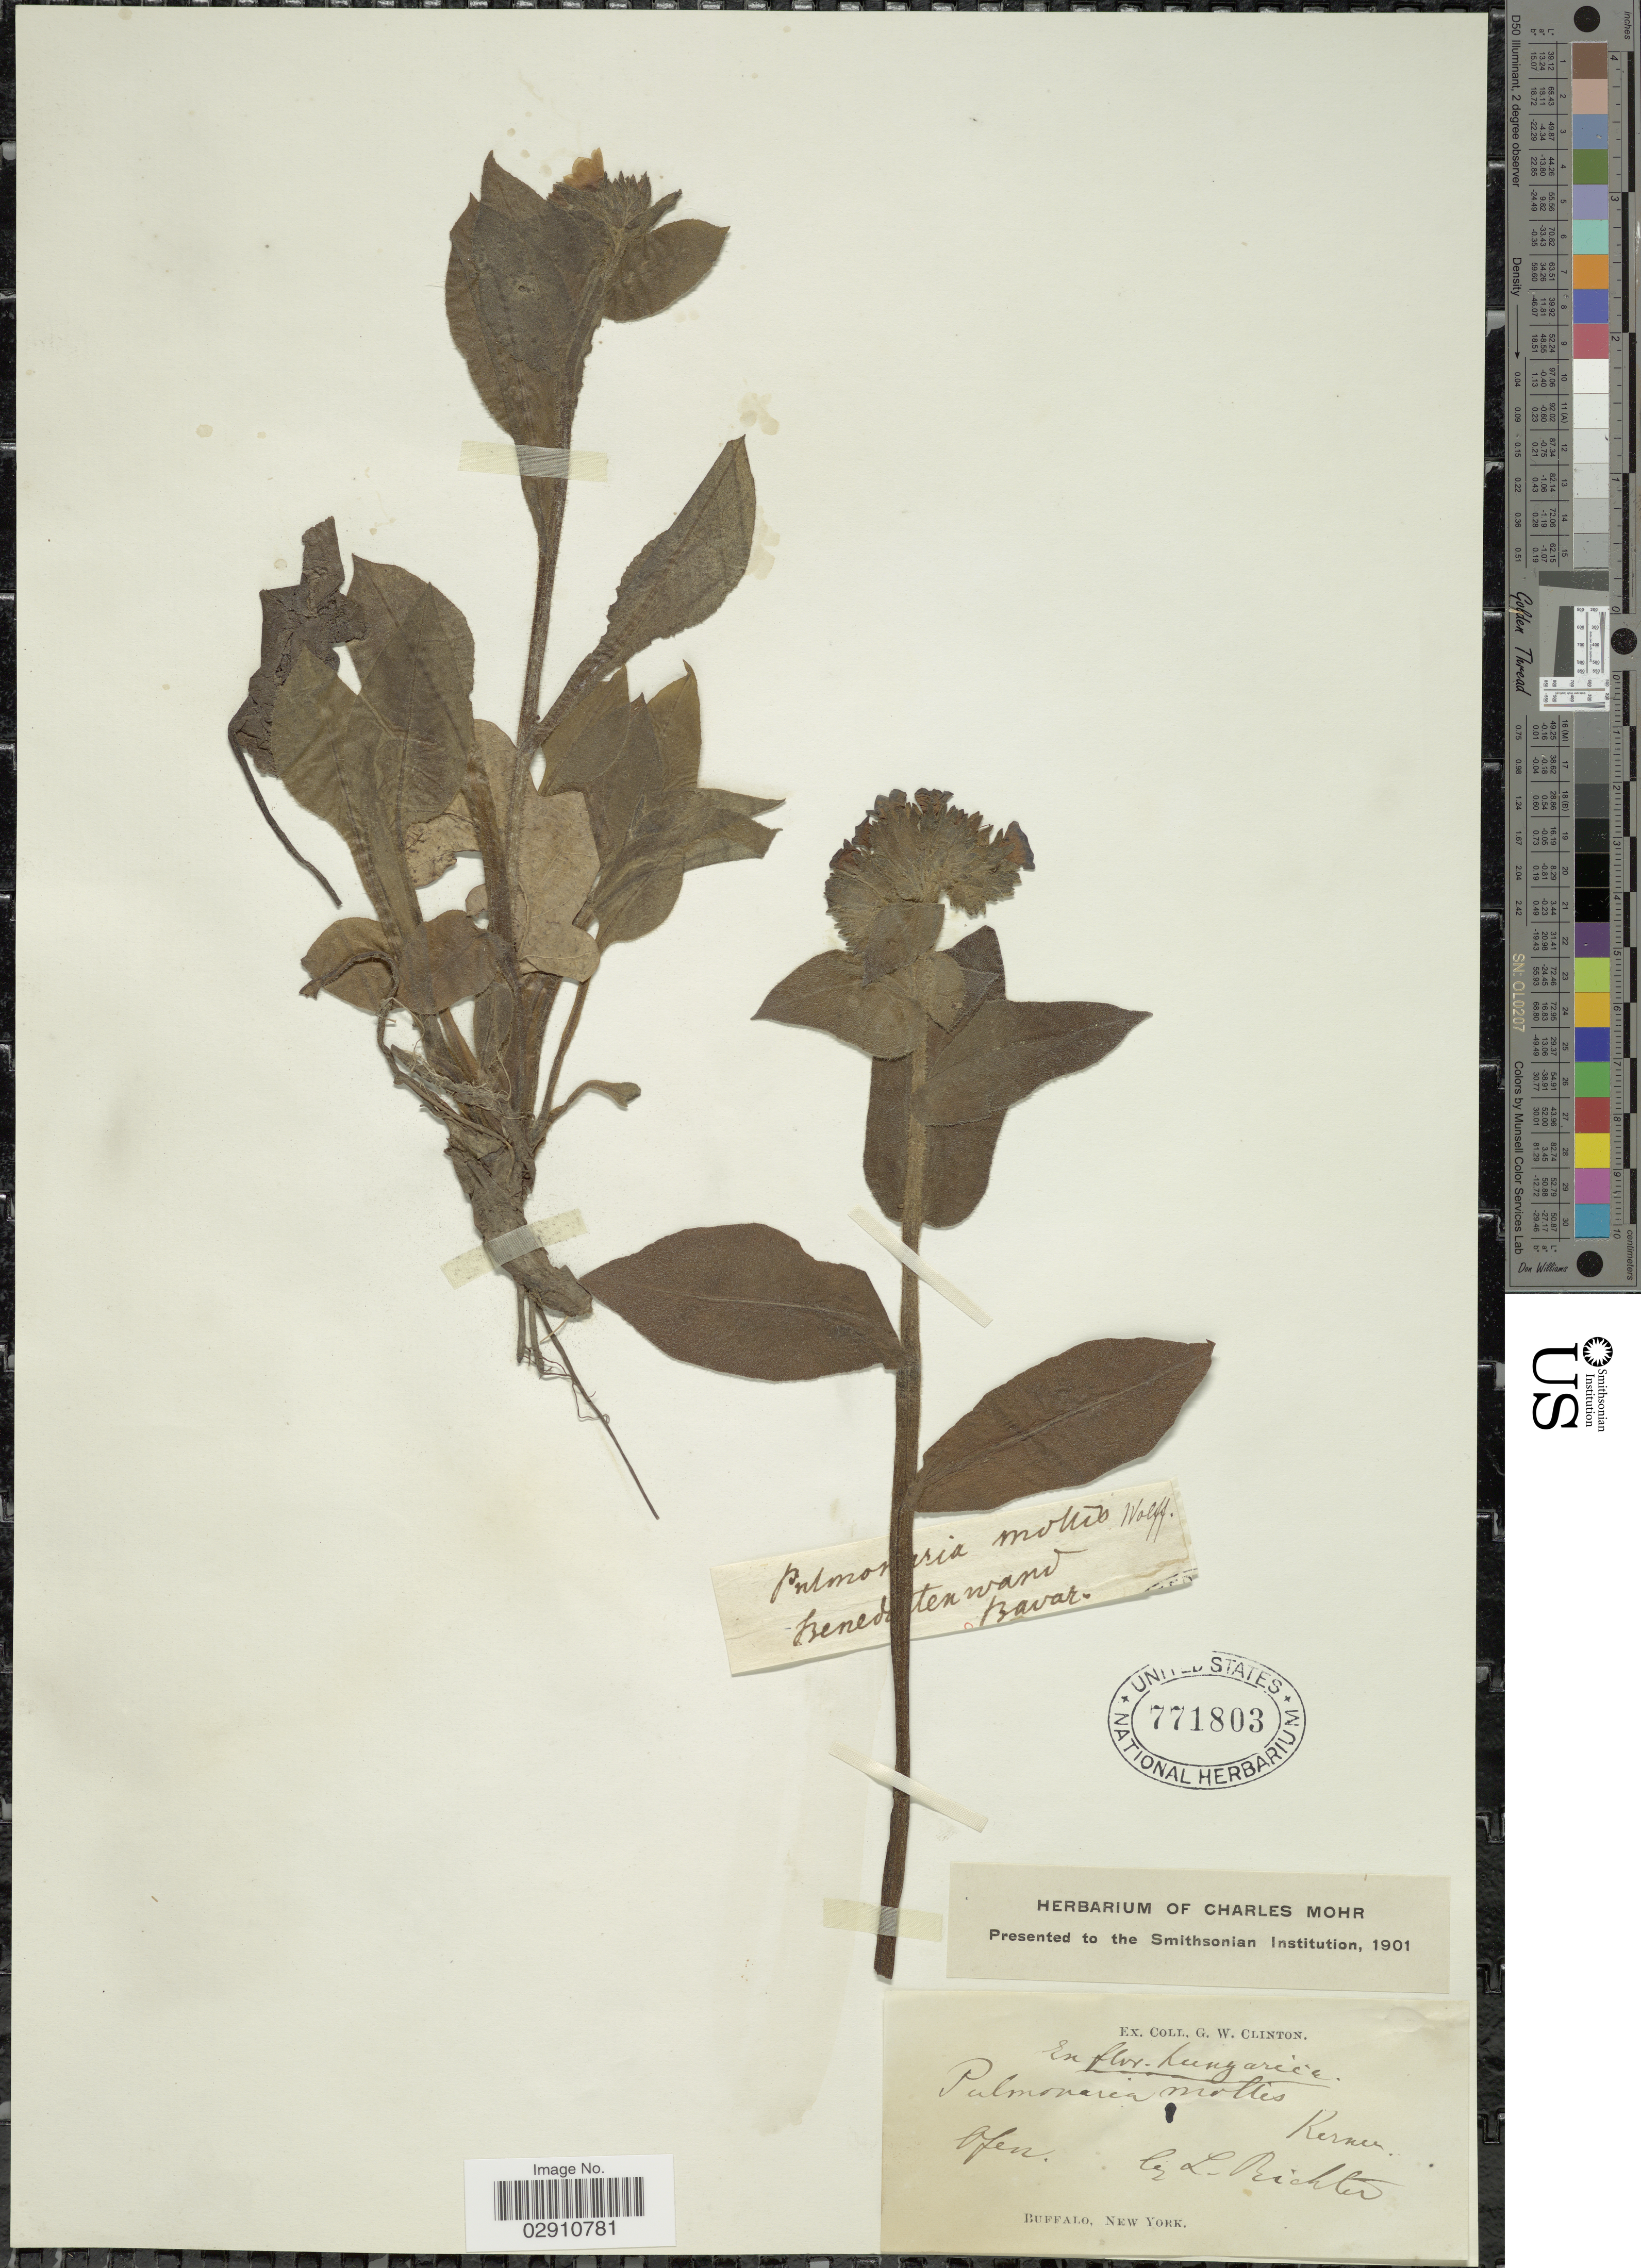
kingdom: Plantae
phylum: Tracheophyta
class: Magnoliopsida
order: Boraginales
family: Boraginaceae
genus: Pulmonaria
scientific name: Pulmonaria mollis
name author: J.F. Wolff ex Hornem.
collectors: L. Richter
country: Hungary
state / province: Budapest, Capital District of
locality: Ofen.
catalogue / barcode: US 771803